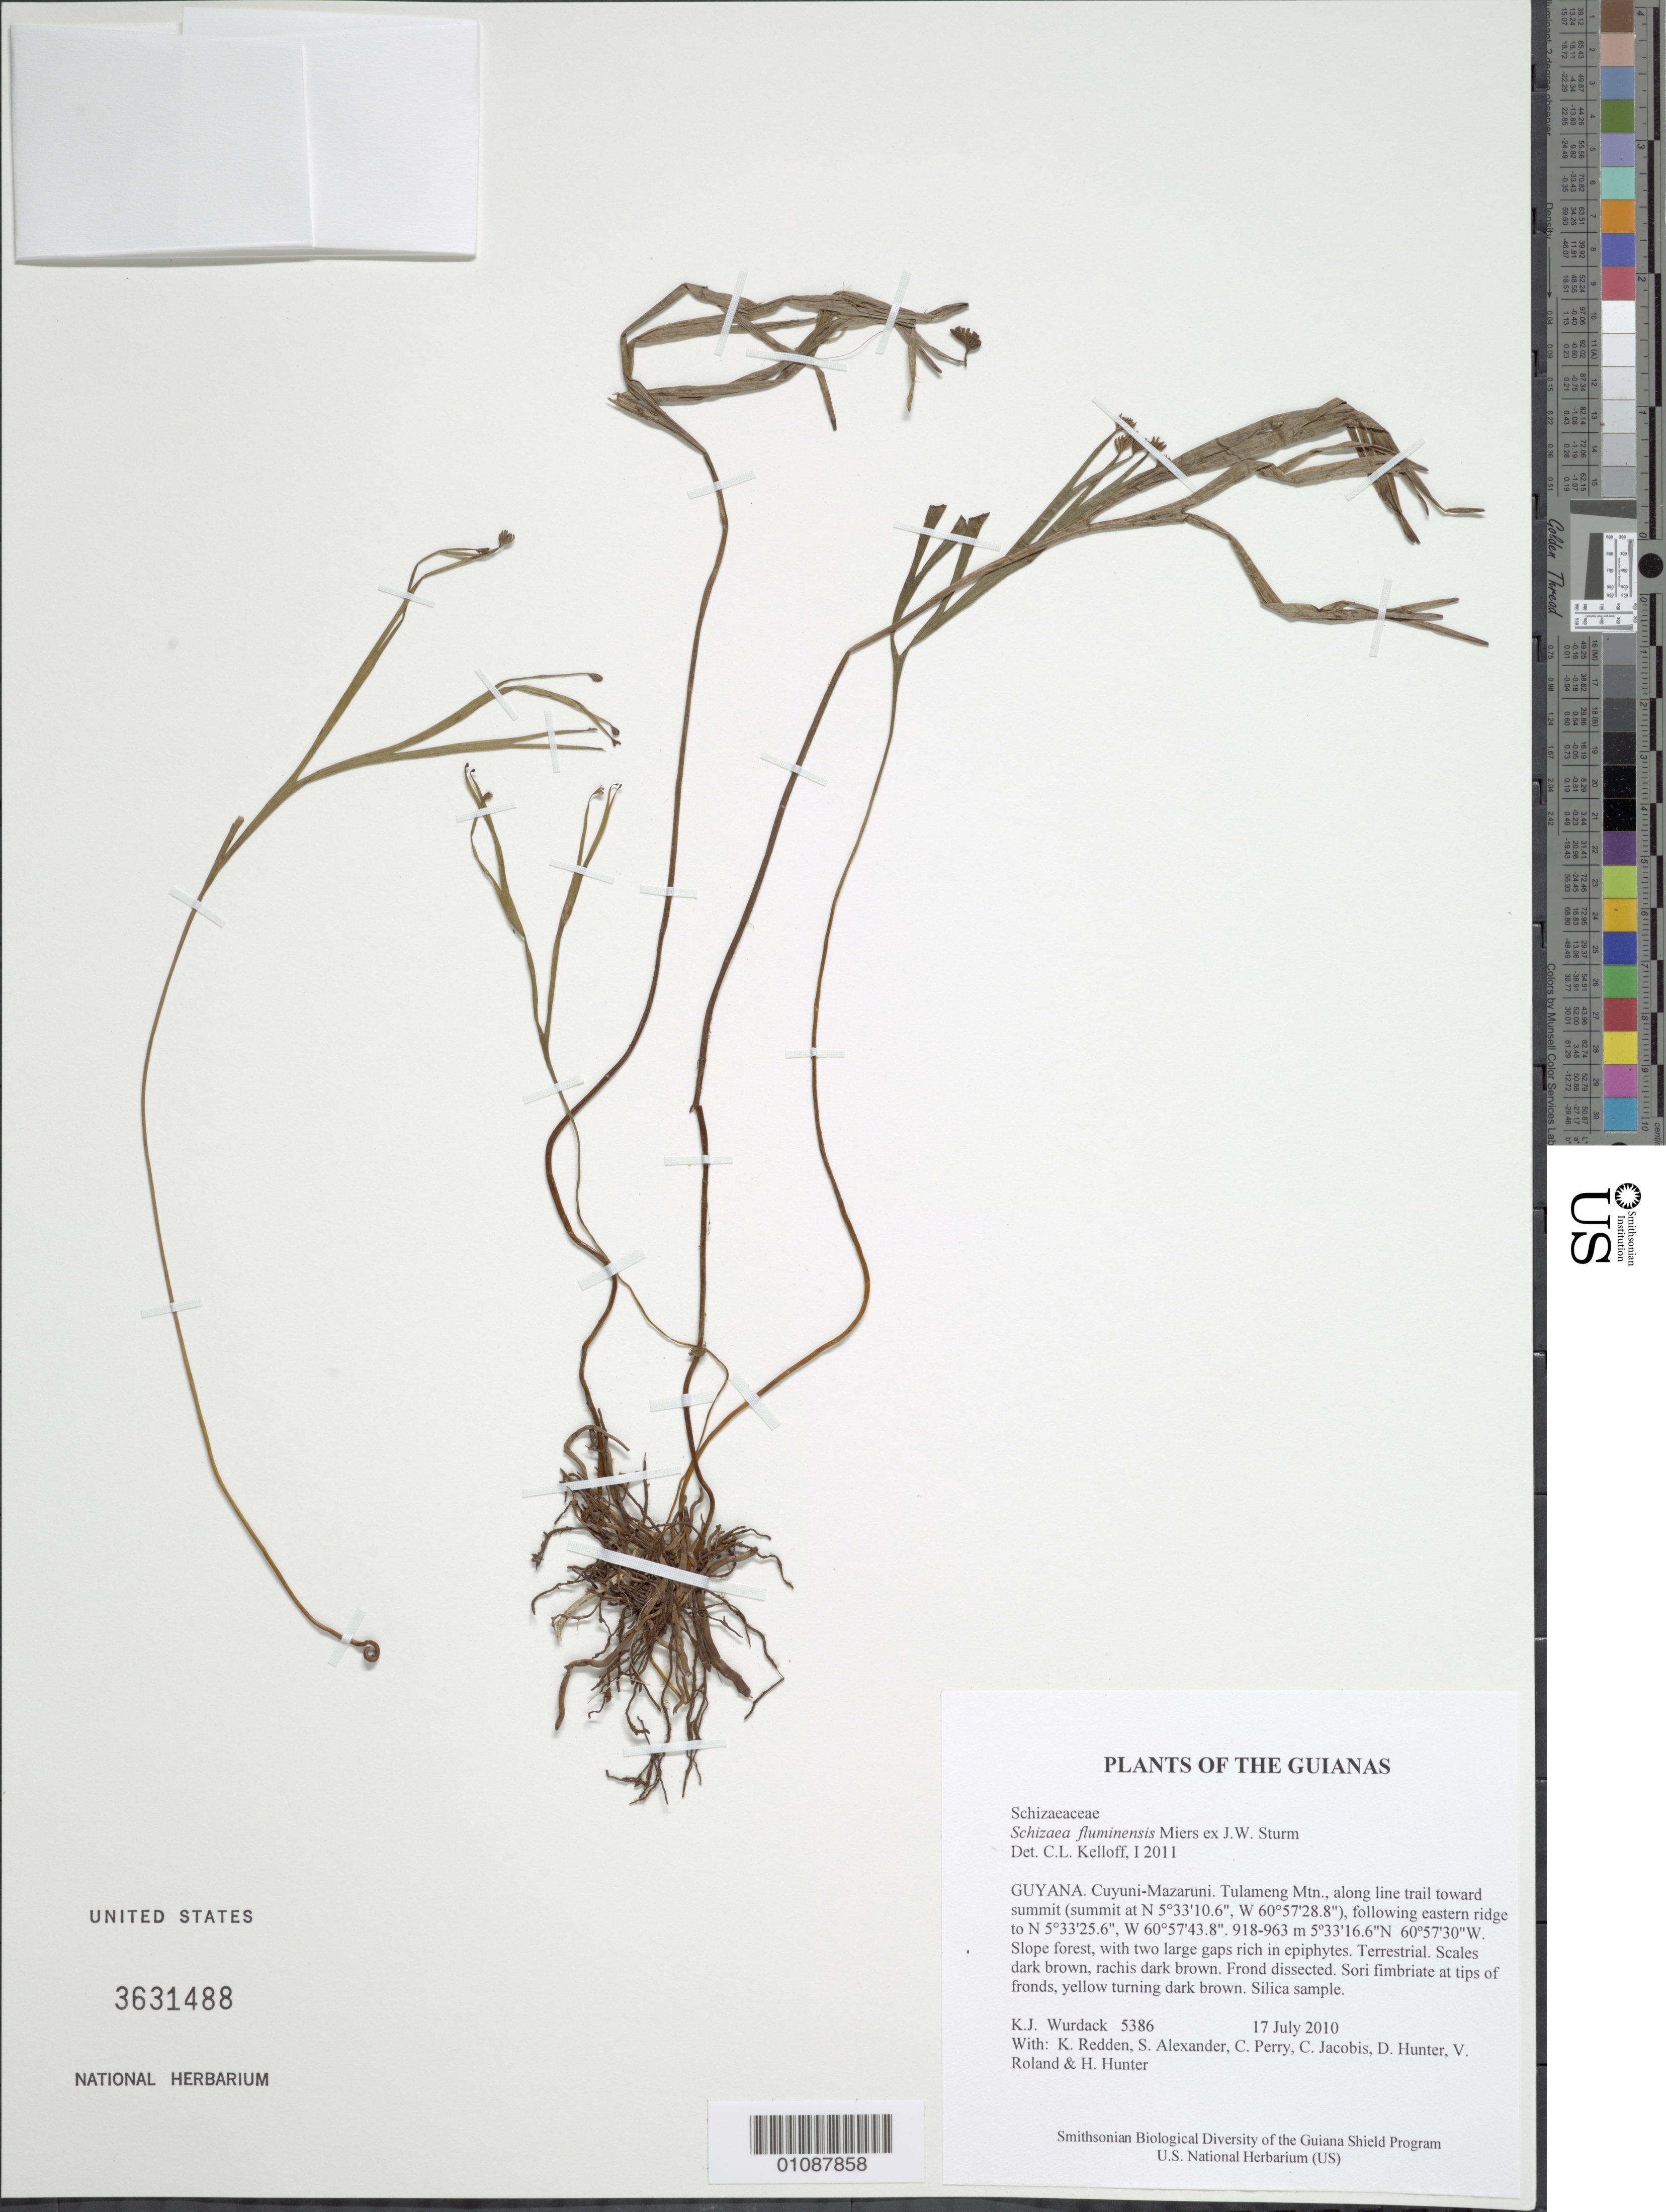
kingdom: Plantae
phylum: Tracheophyta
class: Polypodiopsida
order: Schizaeales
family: Schizaeaceae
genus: Schizaea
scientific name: Schizaea fluminensis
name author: Miers ex J.W. Sturm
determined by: Kelloff, Carol L., (US), Smithsonian Institution - National Museum of Natural History (UNITED STATES)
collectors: K. Wurdack, K. M. Redden, S. N. Alexander, C. Perry, C. Jacobis, D. Hunter, V. Roland & H. Hunter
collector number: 5386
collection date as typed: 17 July 2010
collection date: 2010-07-17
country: Guyana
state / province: Cuyuni-Mazaruni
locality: Tulameng Mtn., along line trail toward summit (summit at N 5°33'10.6", W 60°57'28.8"), following eastern ridge to N 5°33'25.6", W 60°57'43.8"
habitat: Slope forest, with two large gaps rich in epiphytes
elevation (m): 918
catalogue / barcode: US 3631488